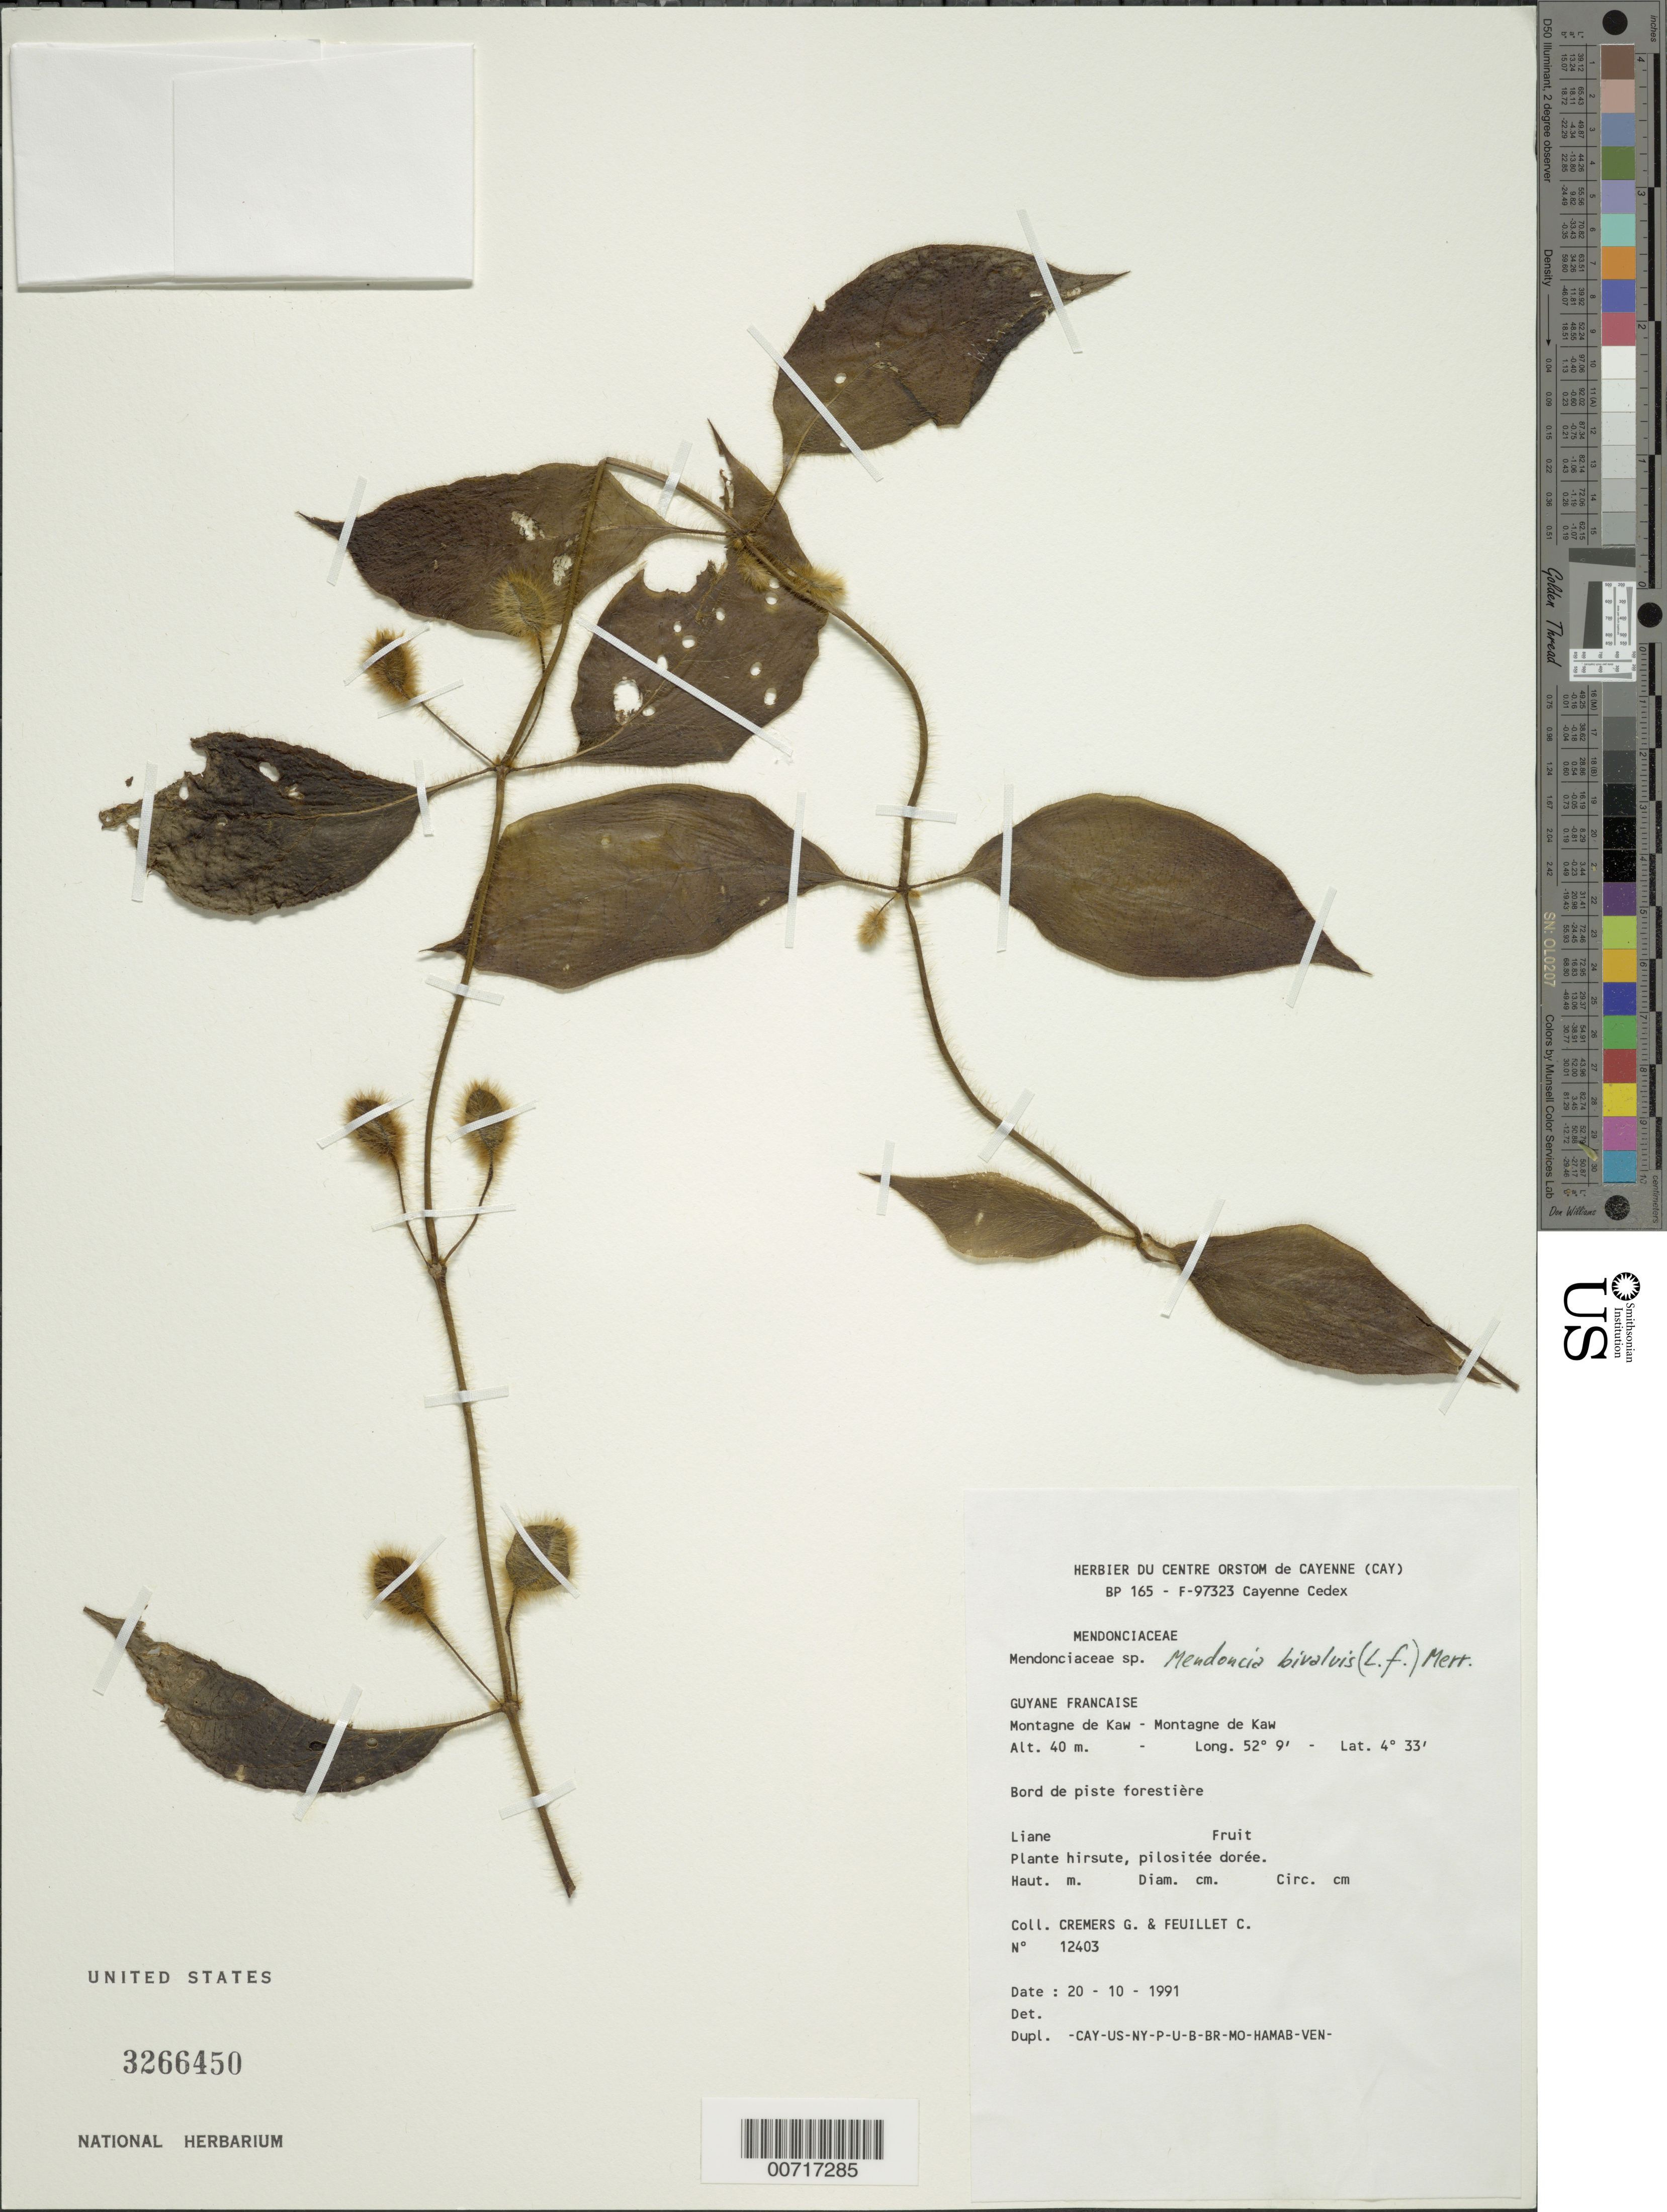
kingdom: Plantae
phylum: Tracheophyta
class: Magnoliopsida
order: Lamiales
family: Acanthaceae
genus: Mendoncia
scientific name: Mendoncia bivalvis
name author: (L. f.) Merr.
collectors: G. Cremers & C. Feuillet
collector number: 12403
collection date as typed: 20-Oct-91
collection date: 1991-10-20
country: French Guiana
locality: Montagne de Kaw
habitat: Bord de piste forestière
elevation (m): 40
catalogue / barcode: US 3266450